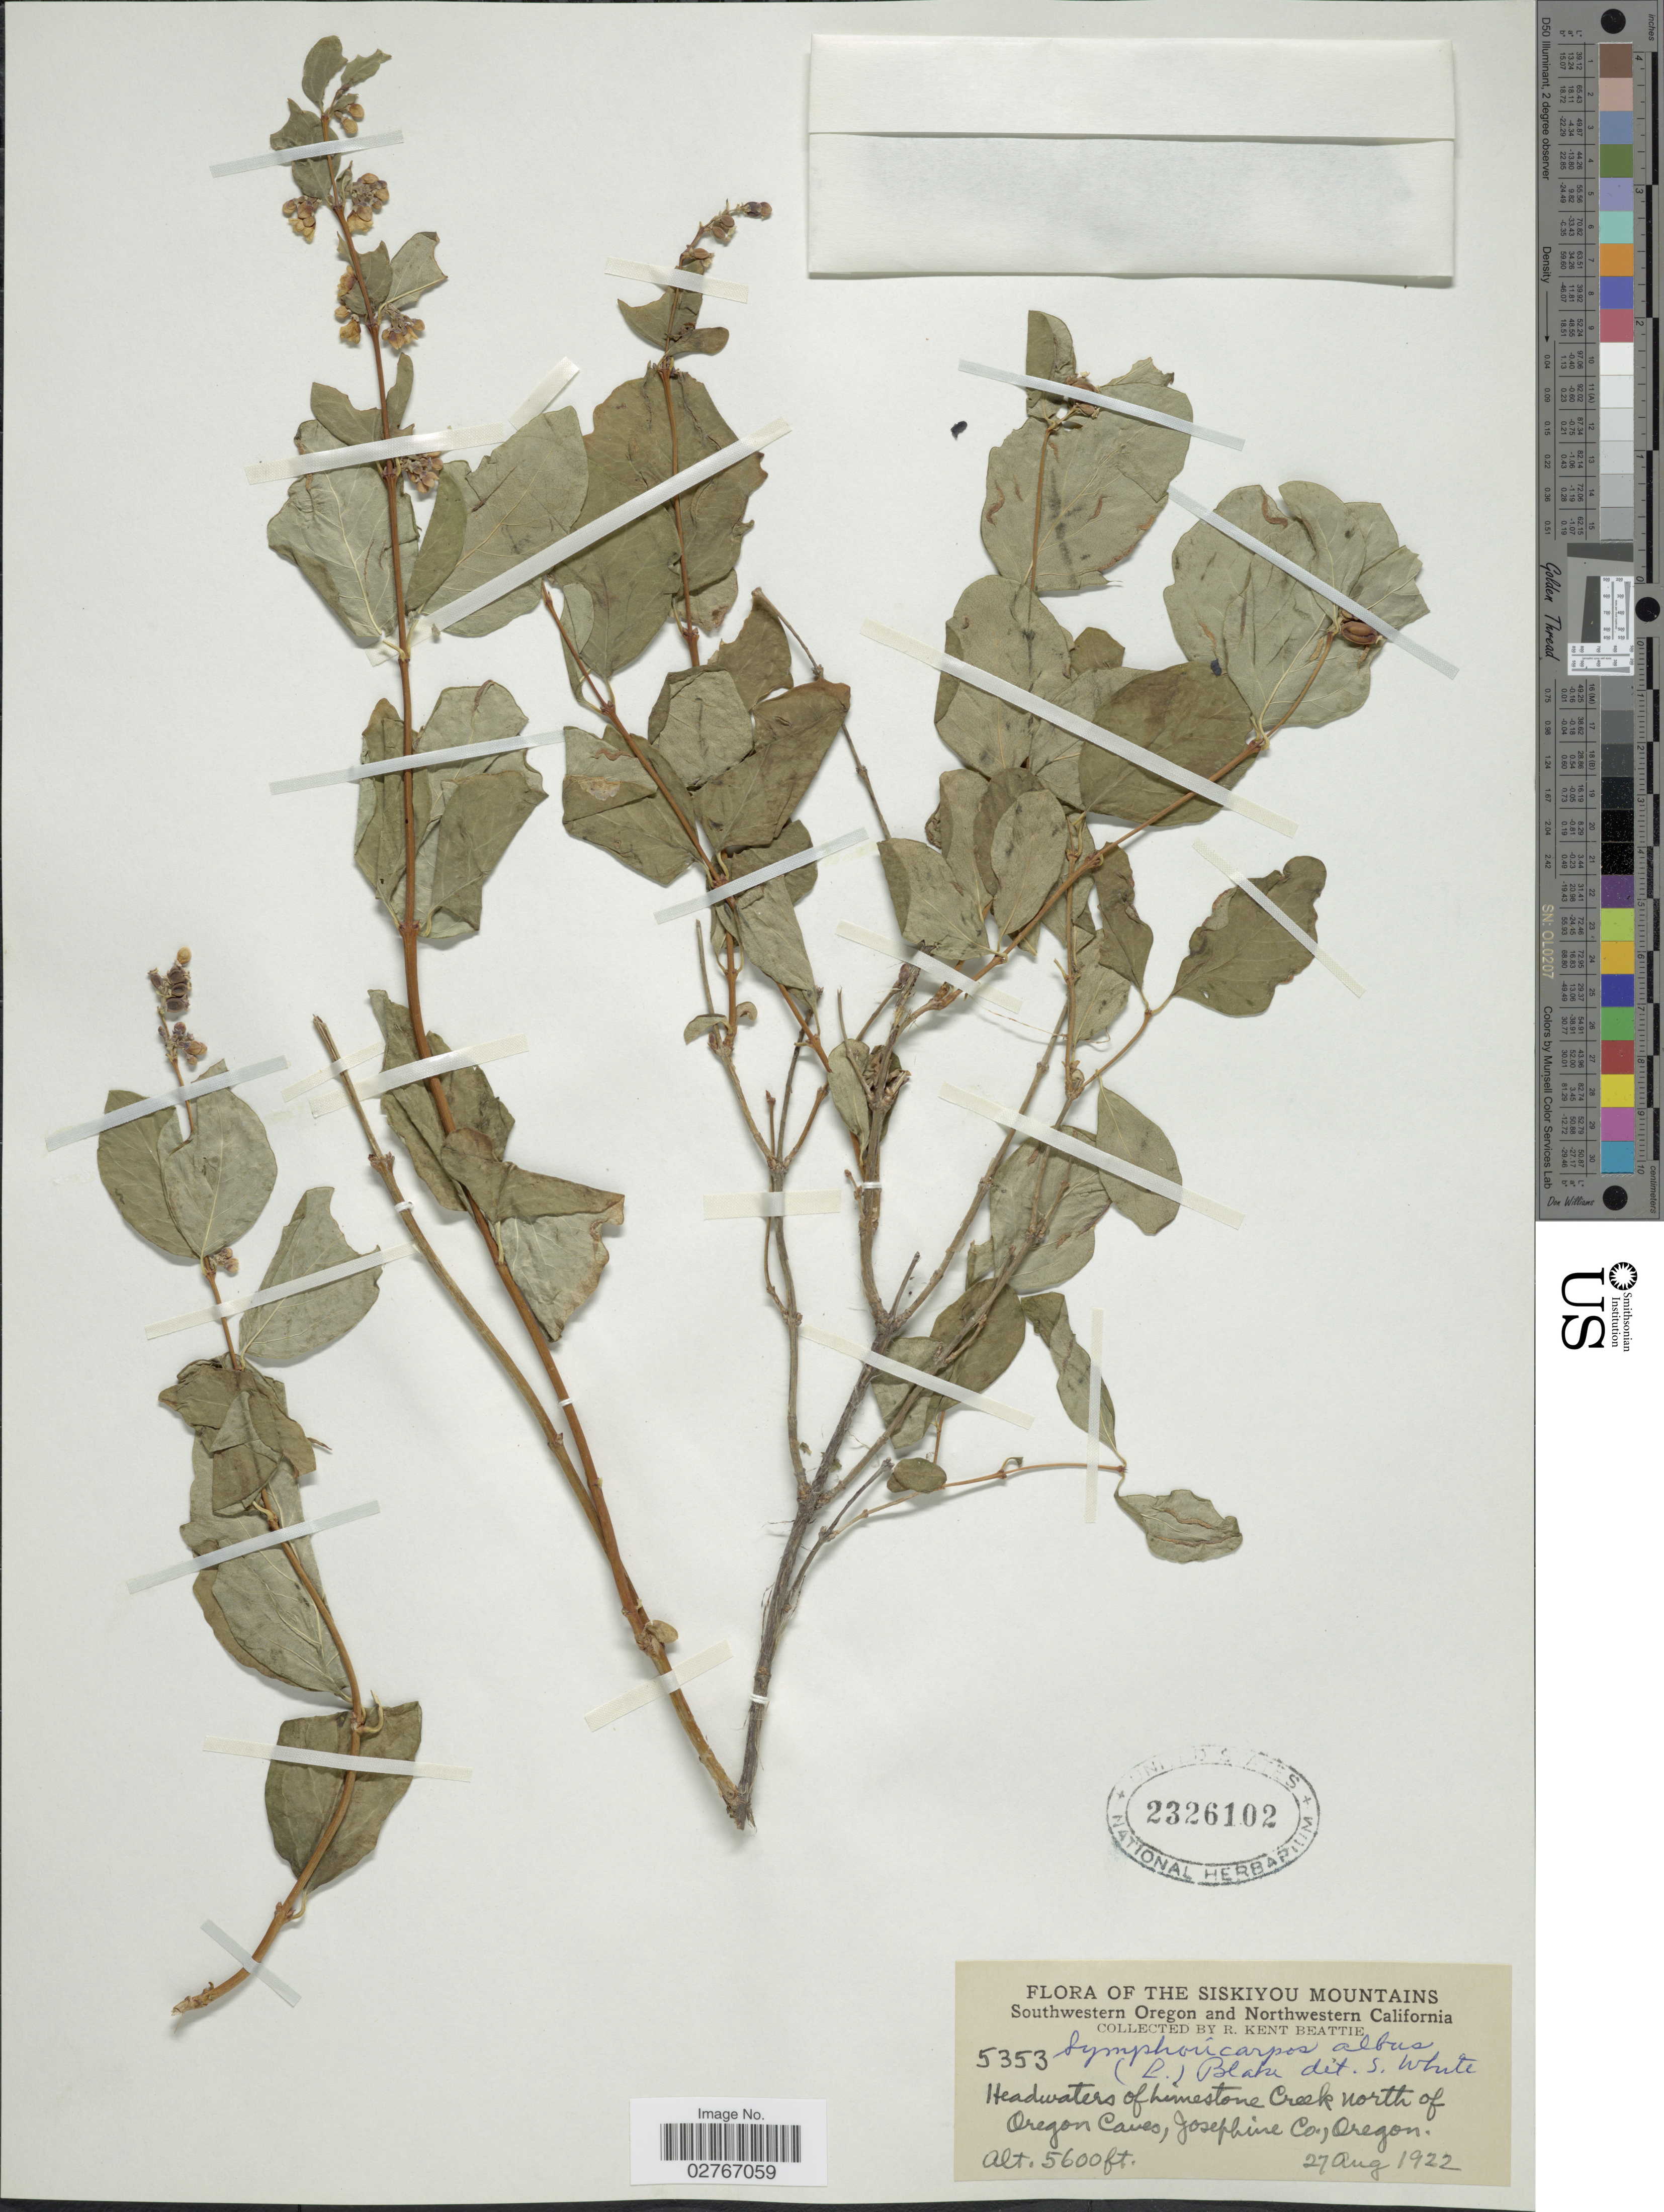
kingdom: Plantae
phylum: Tracheophyta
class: Magnoliopsida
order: Dipsacales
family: Caprifoliaceae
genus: Symphoricarpos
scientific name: Symphoricarpos albus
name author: (L.) S.F. Blake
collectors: R. K. Beattie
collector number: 5353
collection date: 1922-08-27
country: United States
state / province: Oregon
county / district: Josephine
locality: The Siskiyou Mountains, Southwestern Oregon. Headwaters of Limestone Creek north of Oregon Caves, Josephine Co.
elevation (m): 1707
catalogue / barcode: US 2326102